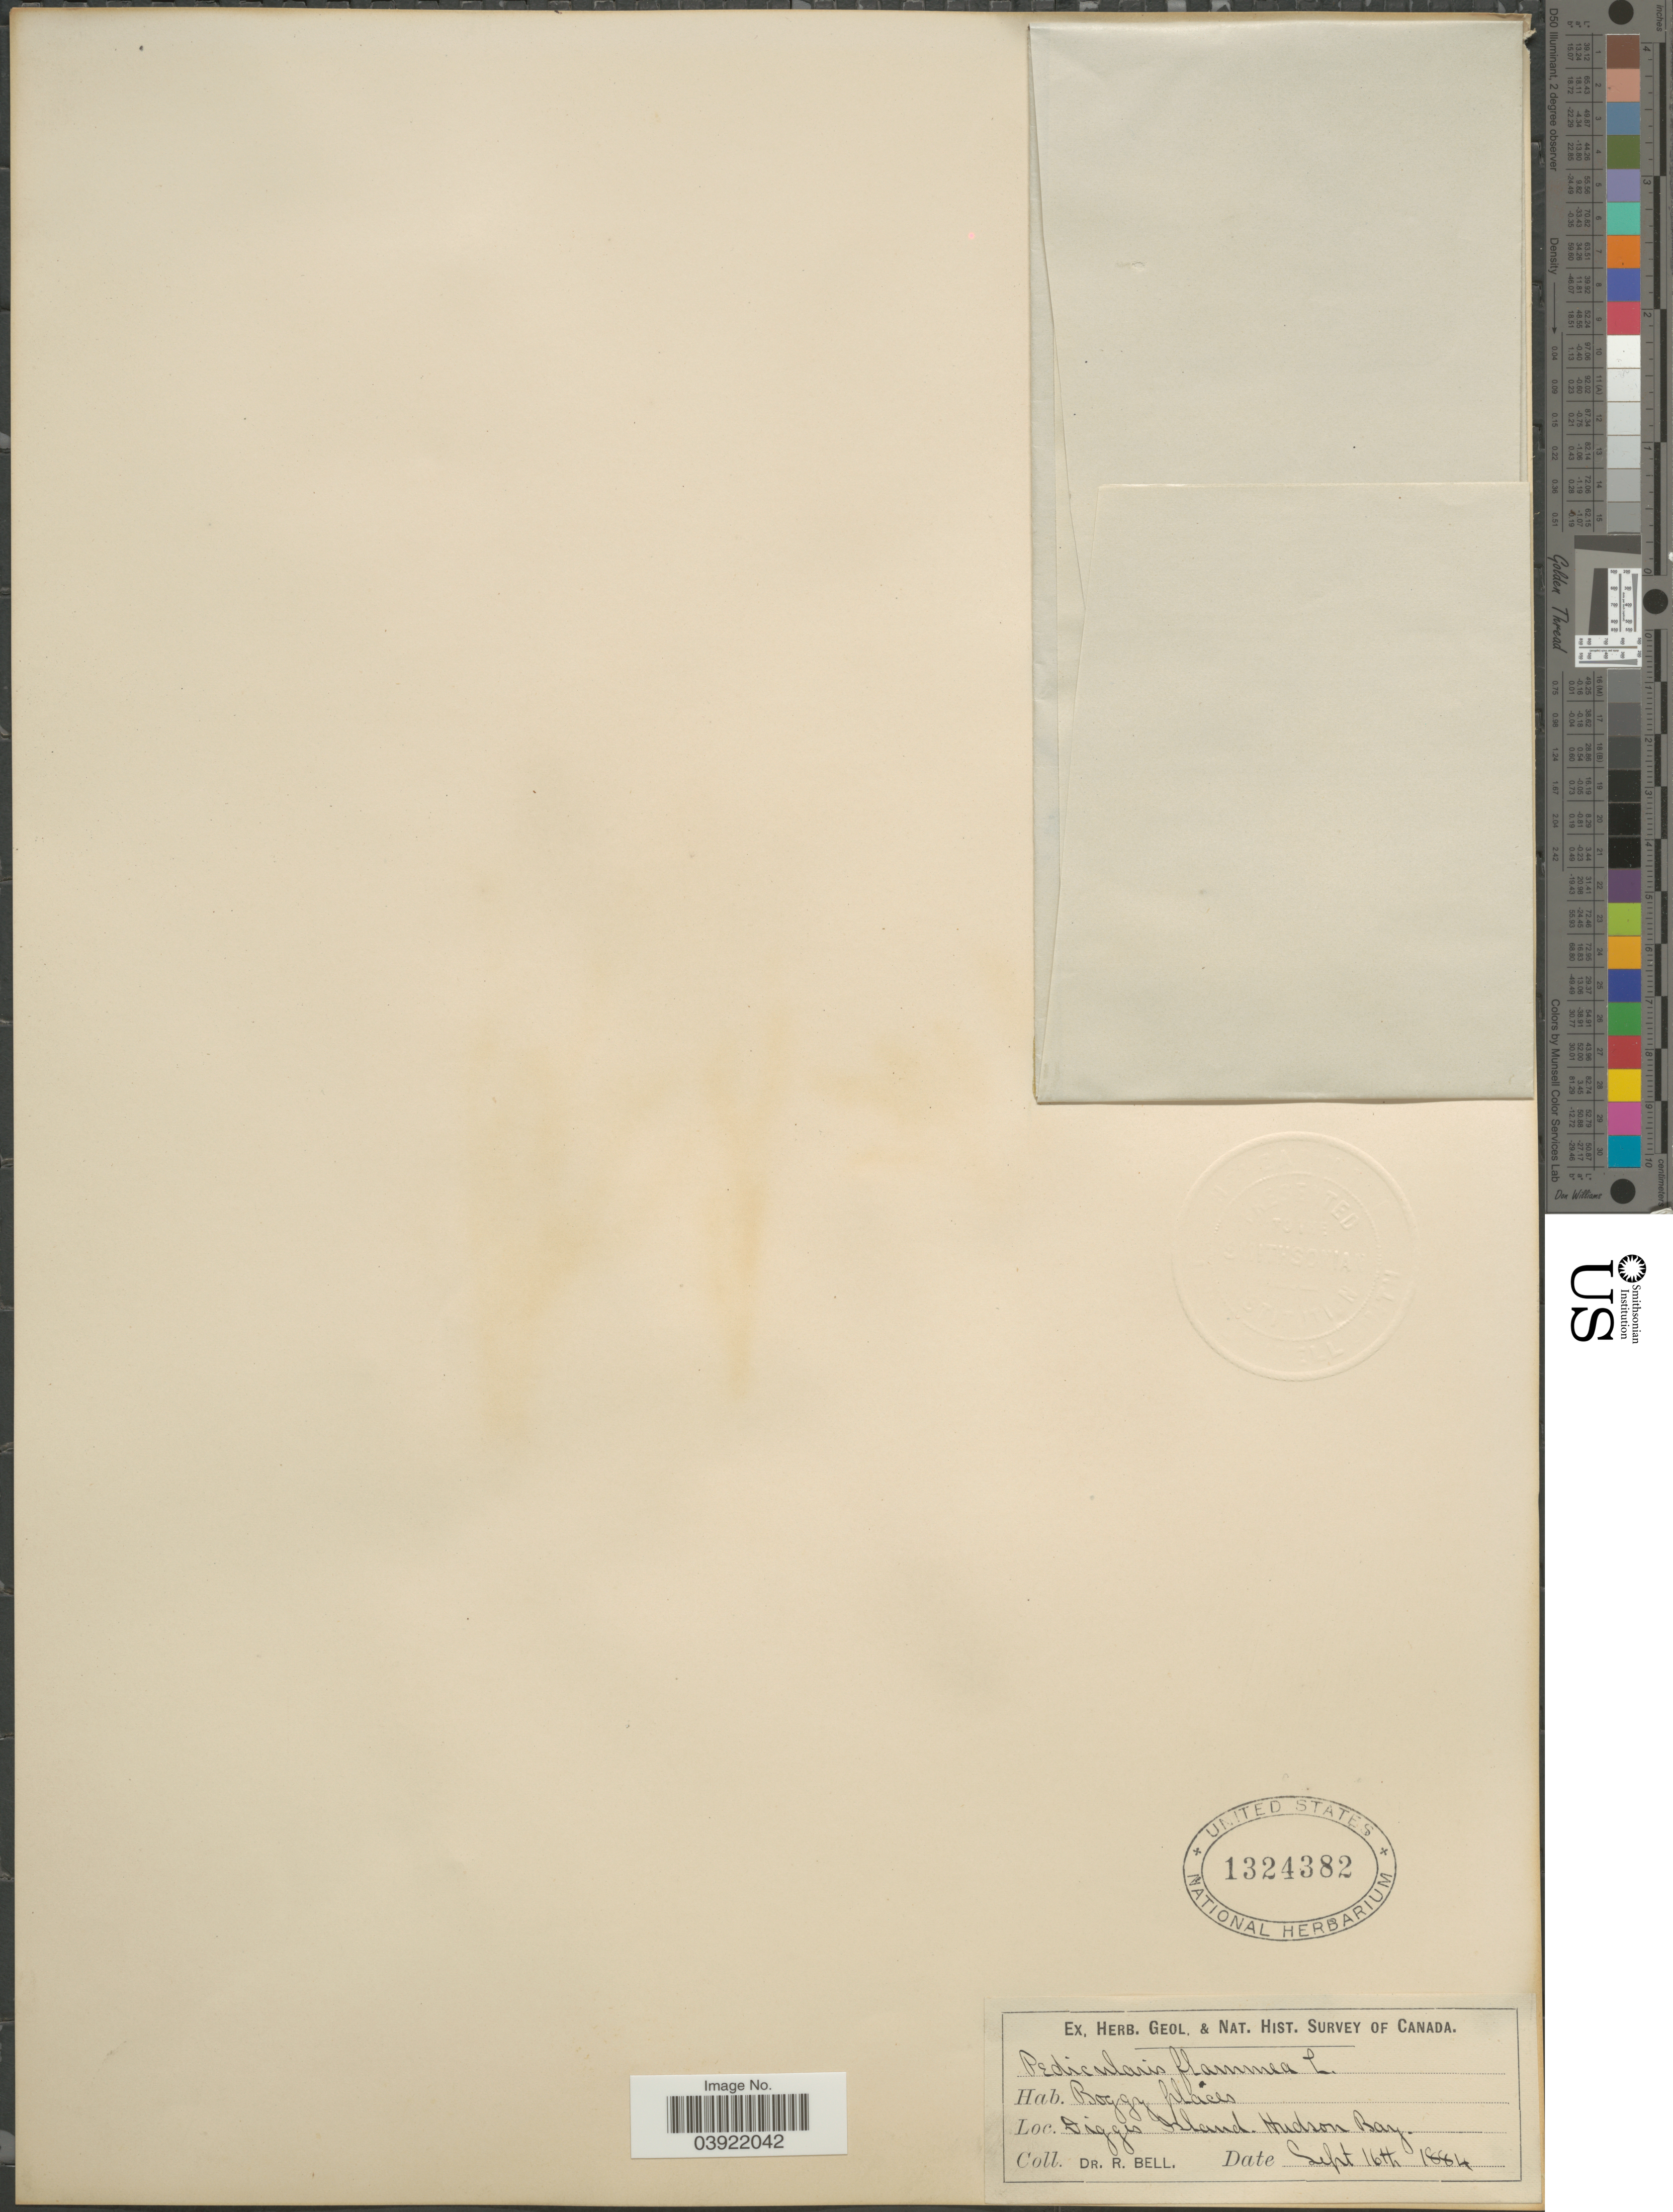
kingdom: Plantae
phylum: Tracheophyta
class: Magnoliopsida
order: Lamiales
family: Orobanchaceae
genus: Pedicularis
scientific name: Pedicularis flammea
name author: L.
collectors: C. R. Bell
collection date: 1884-09-16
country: Canada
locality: Boggy places. Digges Island. Hudson Bay.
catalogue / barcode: US 1324382